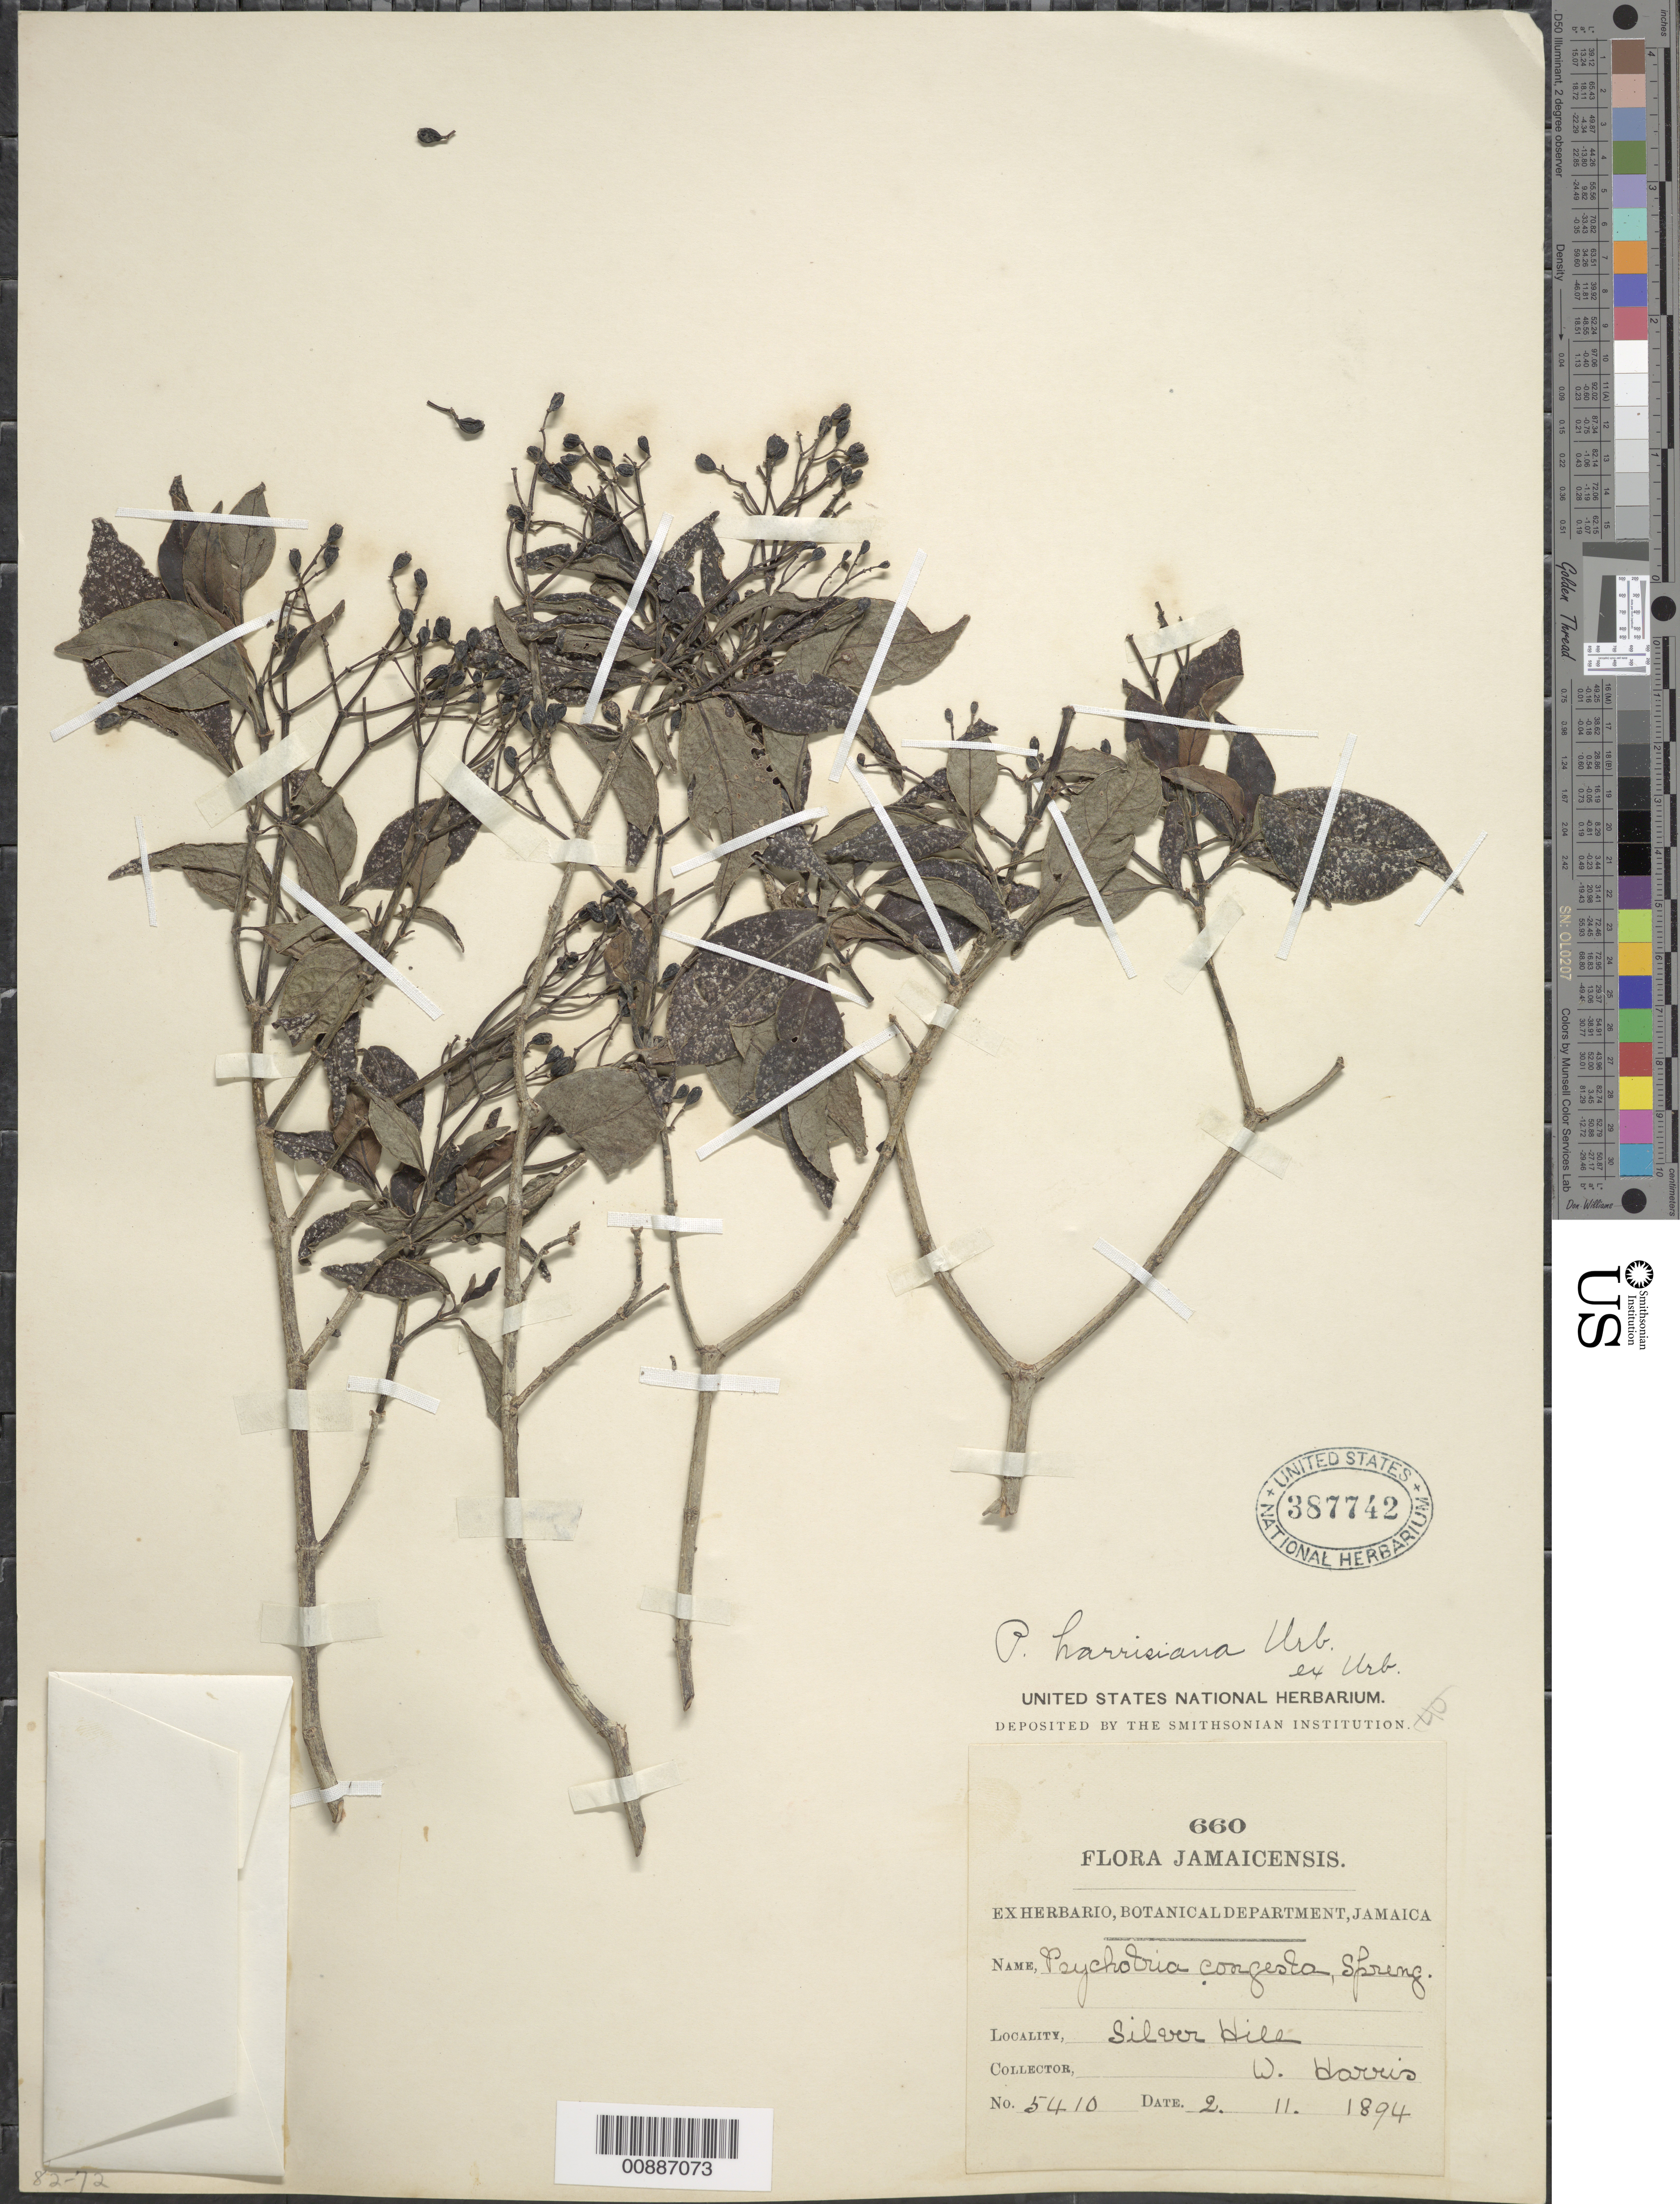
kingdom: Plantae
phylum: Tracheophyta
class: Magnoliopsida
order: Gentianales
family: Rubiaceae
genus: Psychotria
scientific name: Psychotria sloanei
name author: Urb.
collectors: B. J. Harris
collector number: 5410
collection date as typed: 02 Nov 1894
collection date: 1894-11-02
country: Jamaica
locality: Silver Hill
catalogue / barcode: US 387742